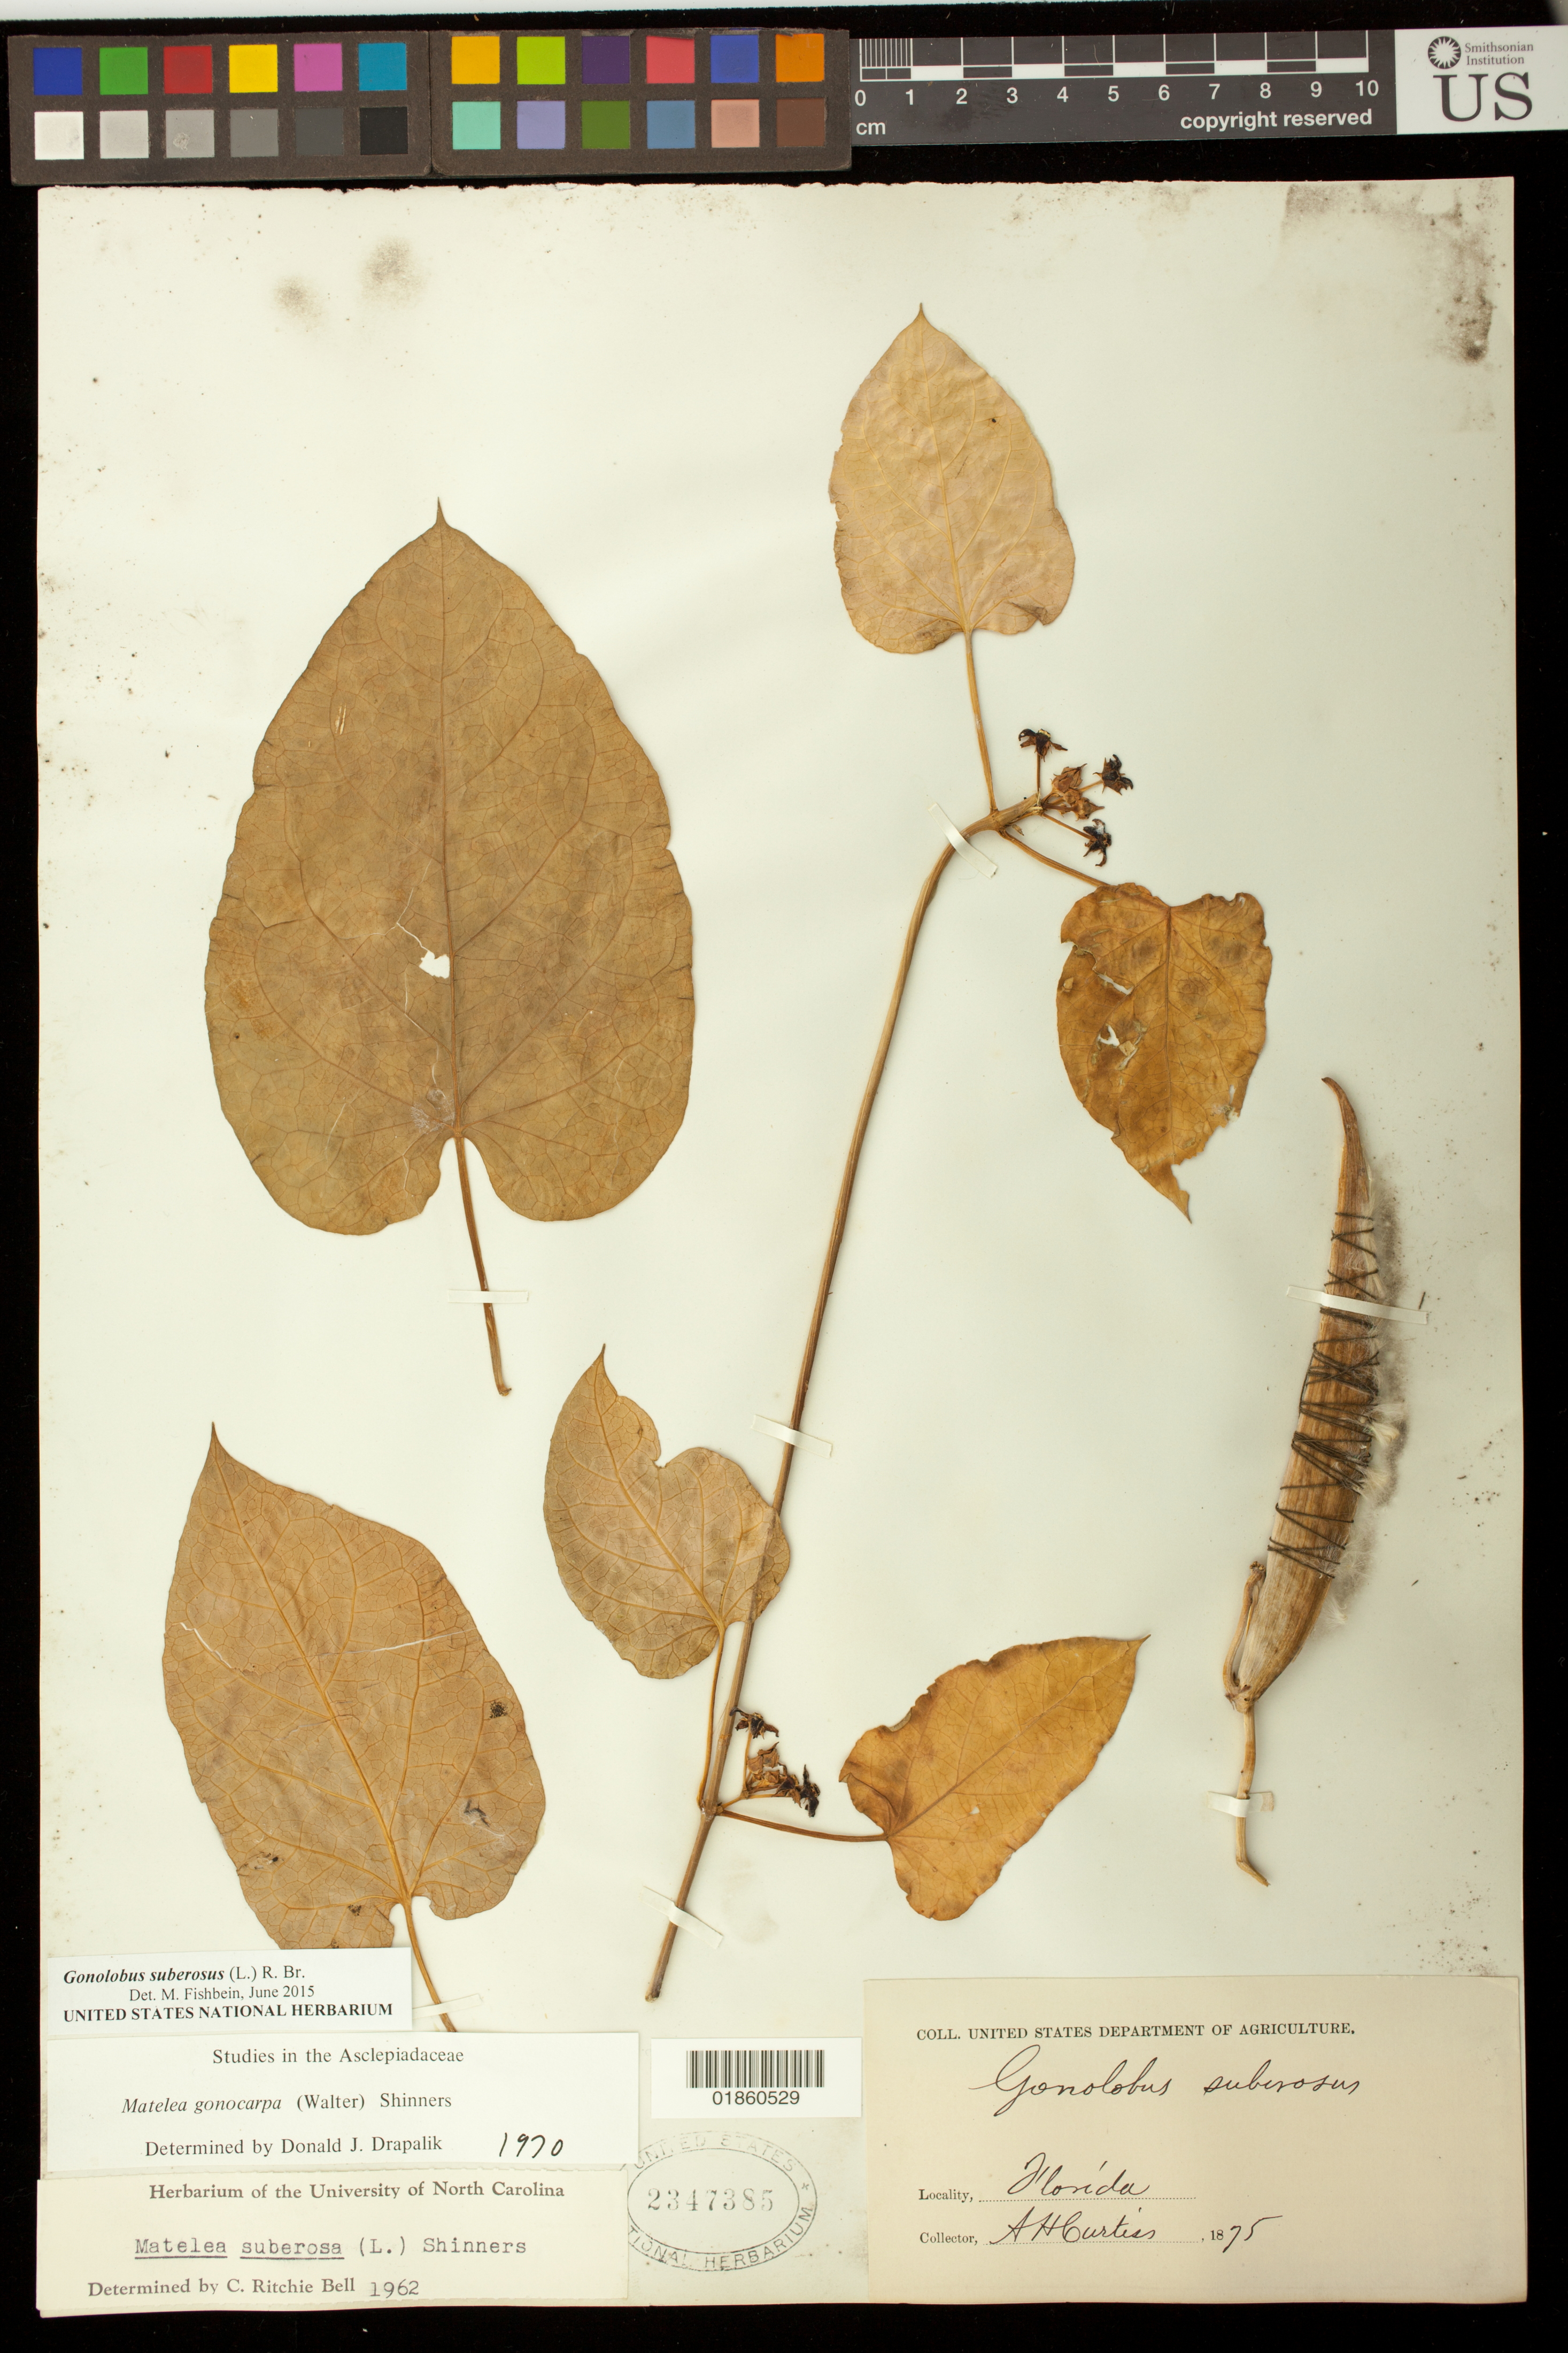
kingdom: Plantae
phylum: Tracheophyta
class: Magnoliopsida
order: Gentianales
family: Apocynaceae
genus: Gonolobus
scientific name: Gonolobus suberosus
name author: (L.) R. Br.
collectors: A. H. Curtiss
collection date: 1875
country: United States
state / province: Florida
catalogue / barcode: US 2347385